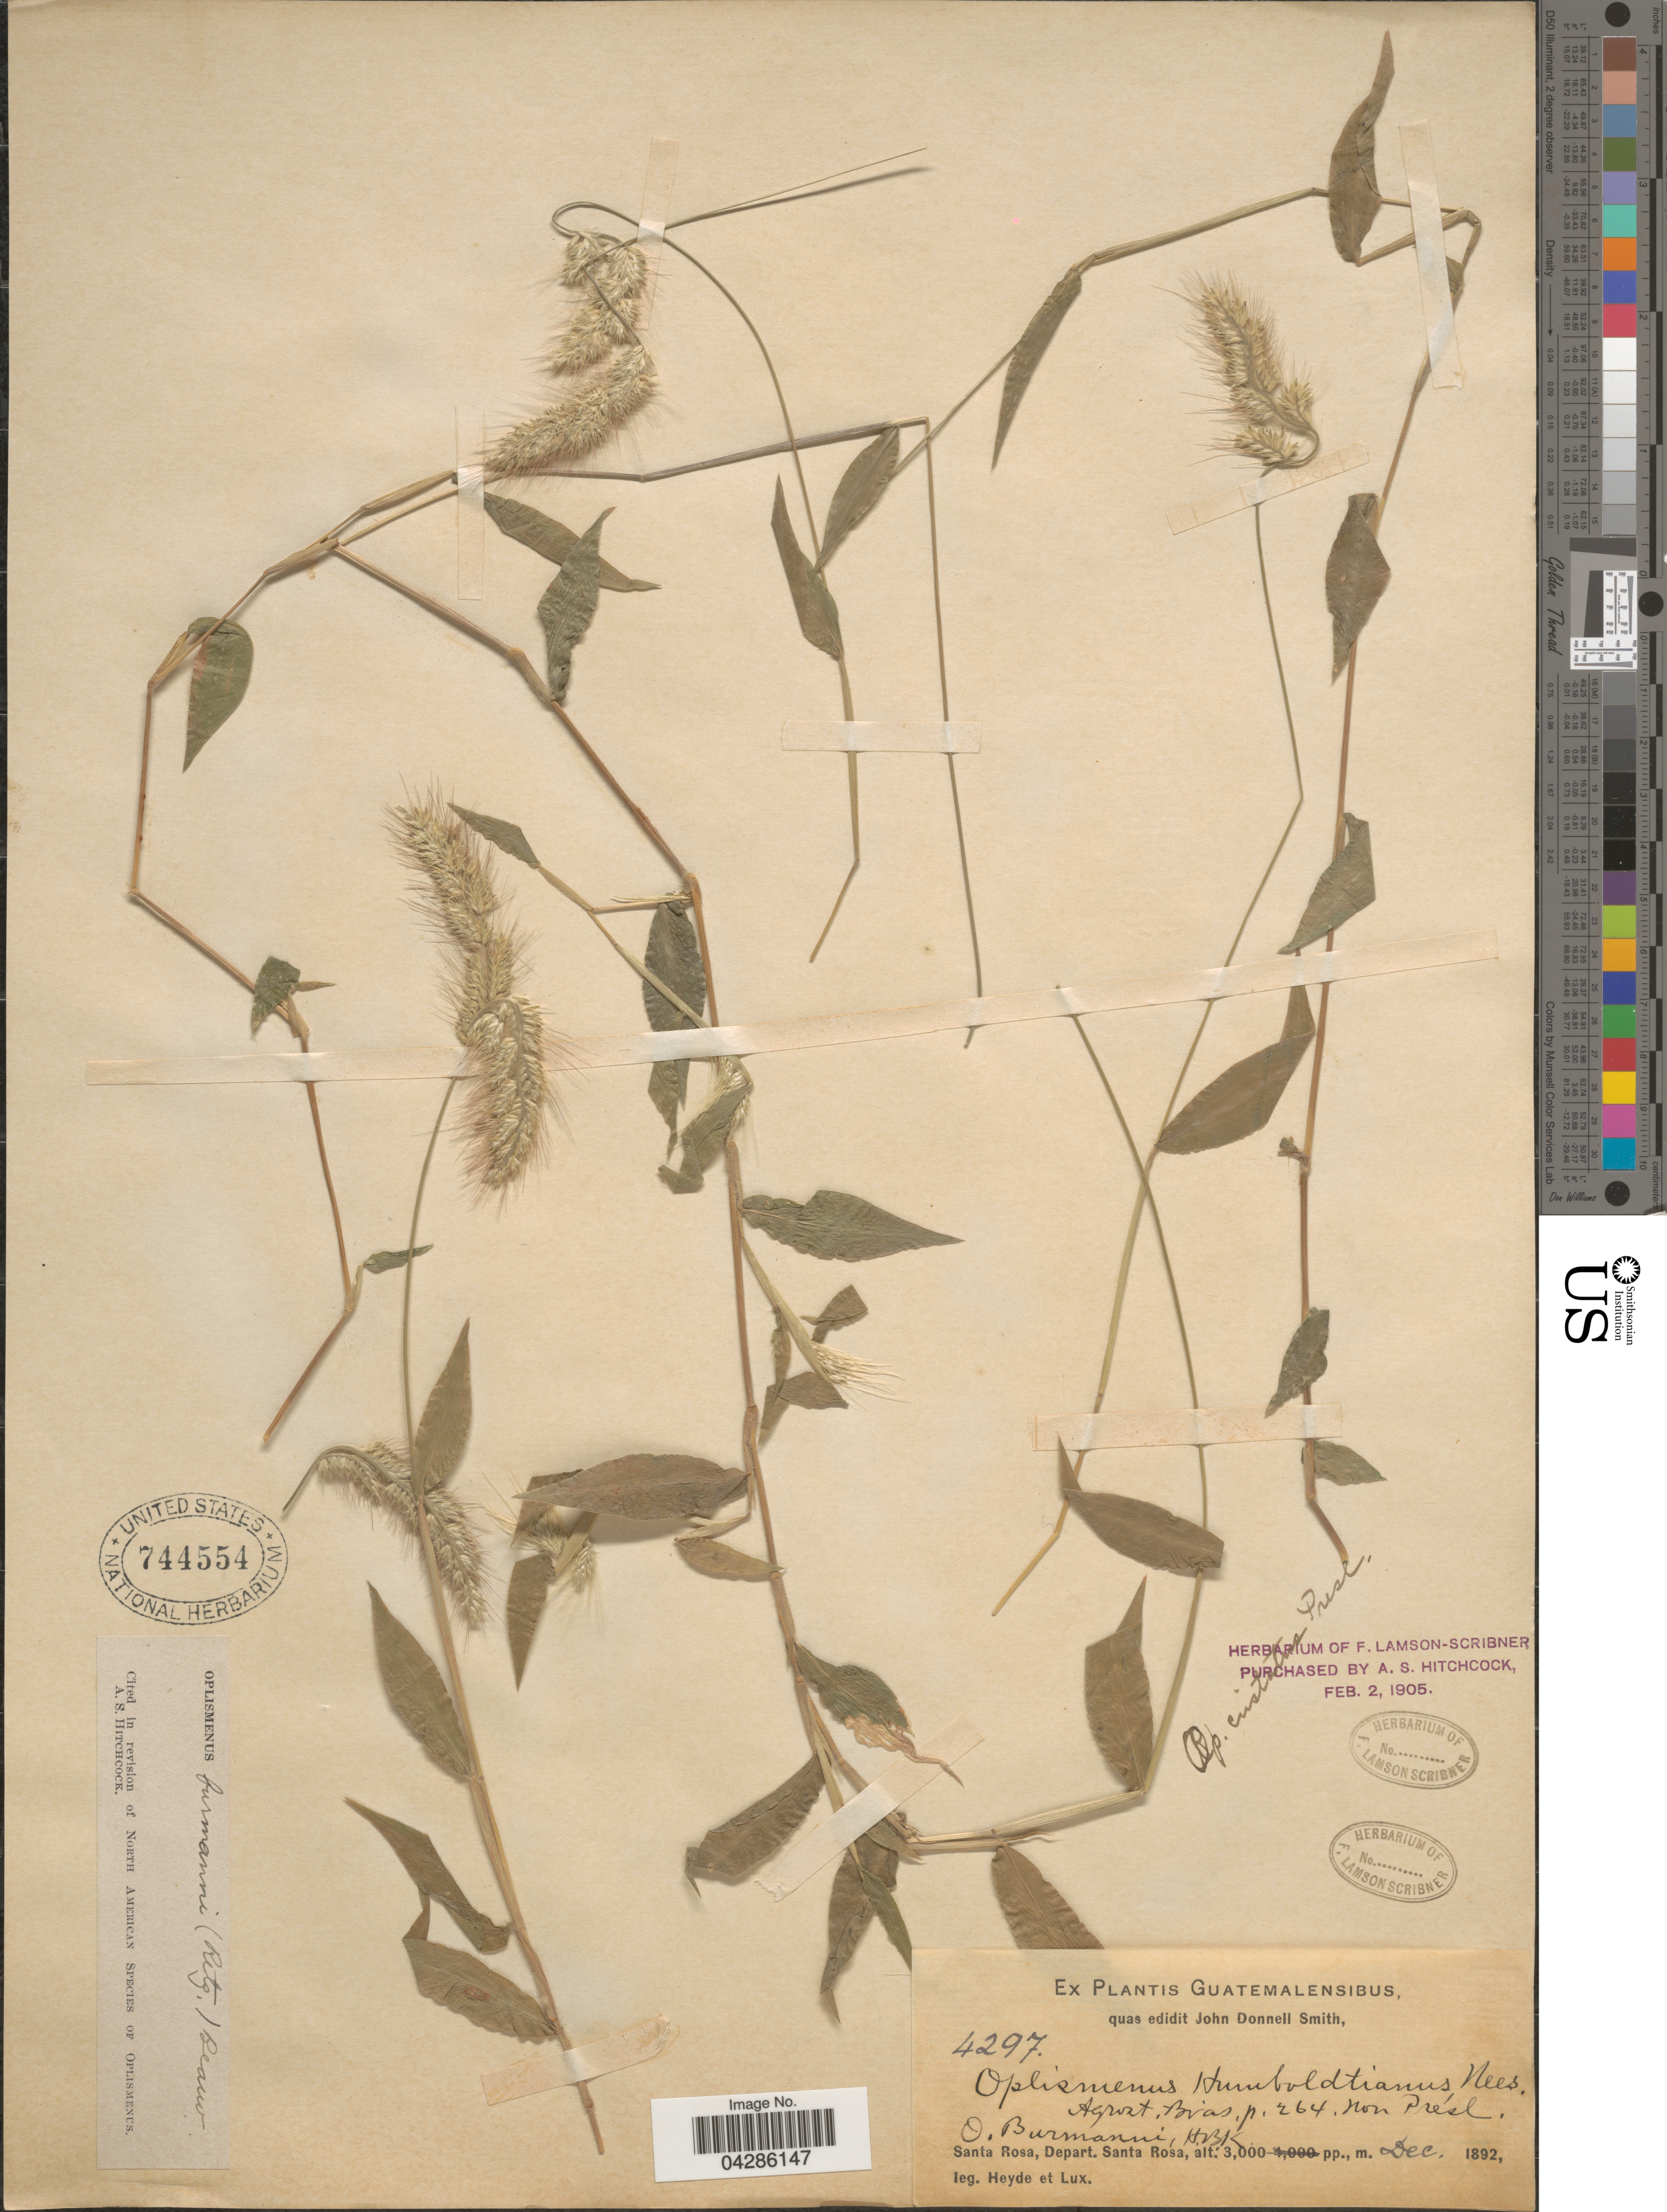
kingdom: Plantae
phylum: Tracheophyta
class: Liliopsida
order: Poales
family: Poaceae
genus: Oplismenus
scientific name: Oplismenus burmannii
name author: (Retz.) P. Beauv.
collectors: Heyde & Lux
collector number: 4297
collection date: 1892-12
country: Guatemala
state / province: Santa Rosa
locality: Depart. Santa Rosa.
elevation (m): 914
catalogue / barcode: US 744554